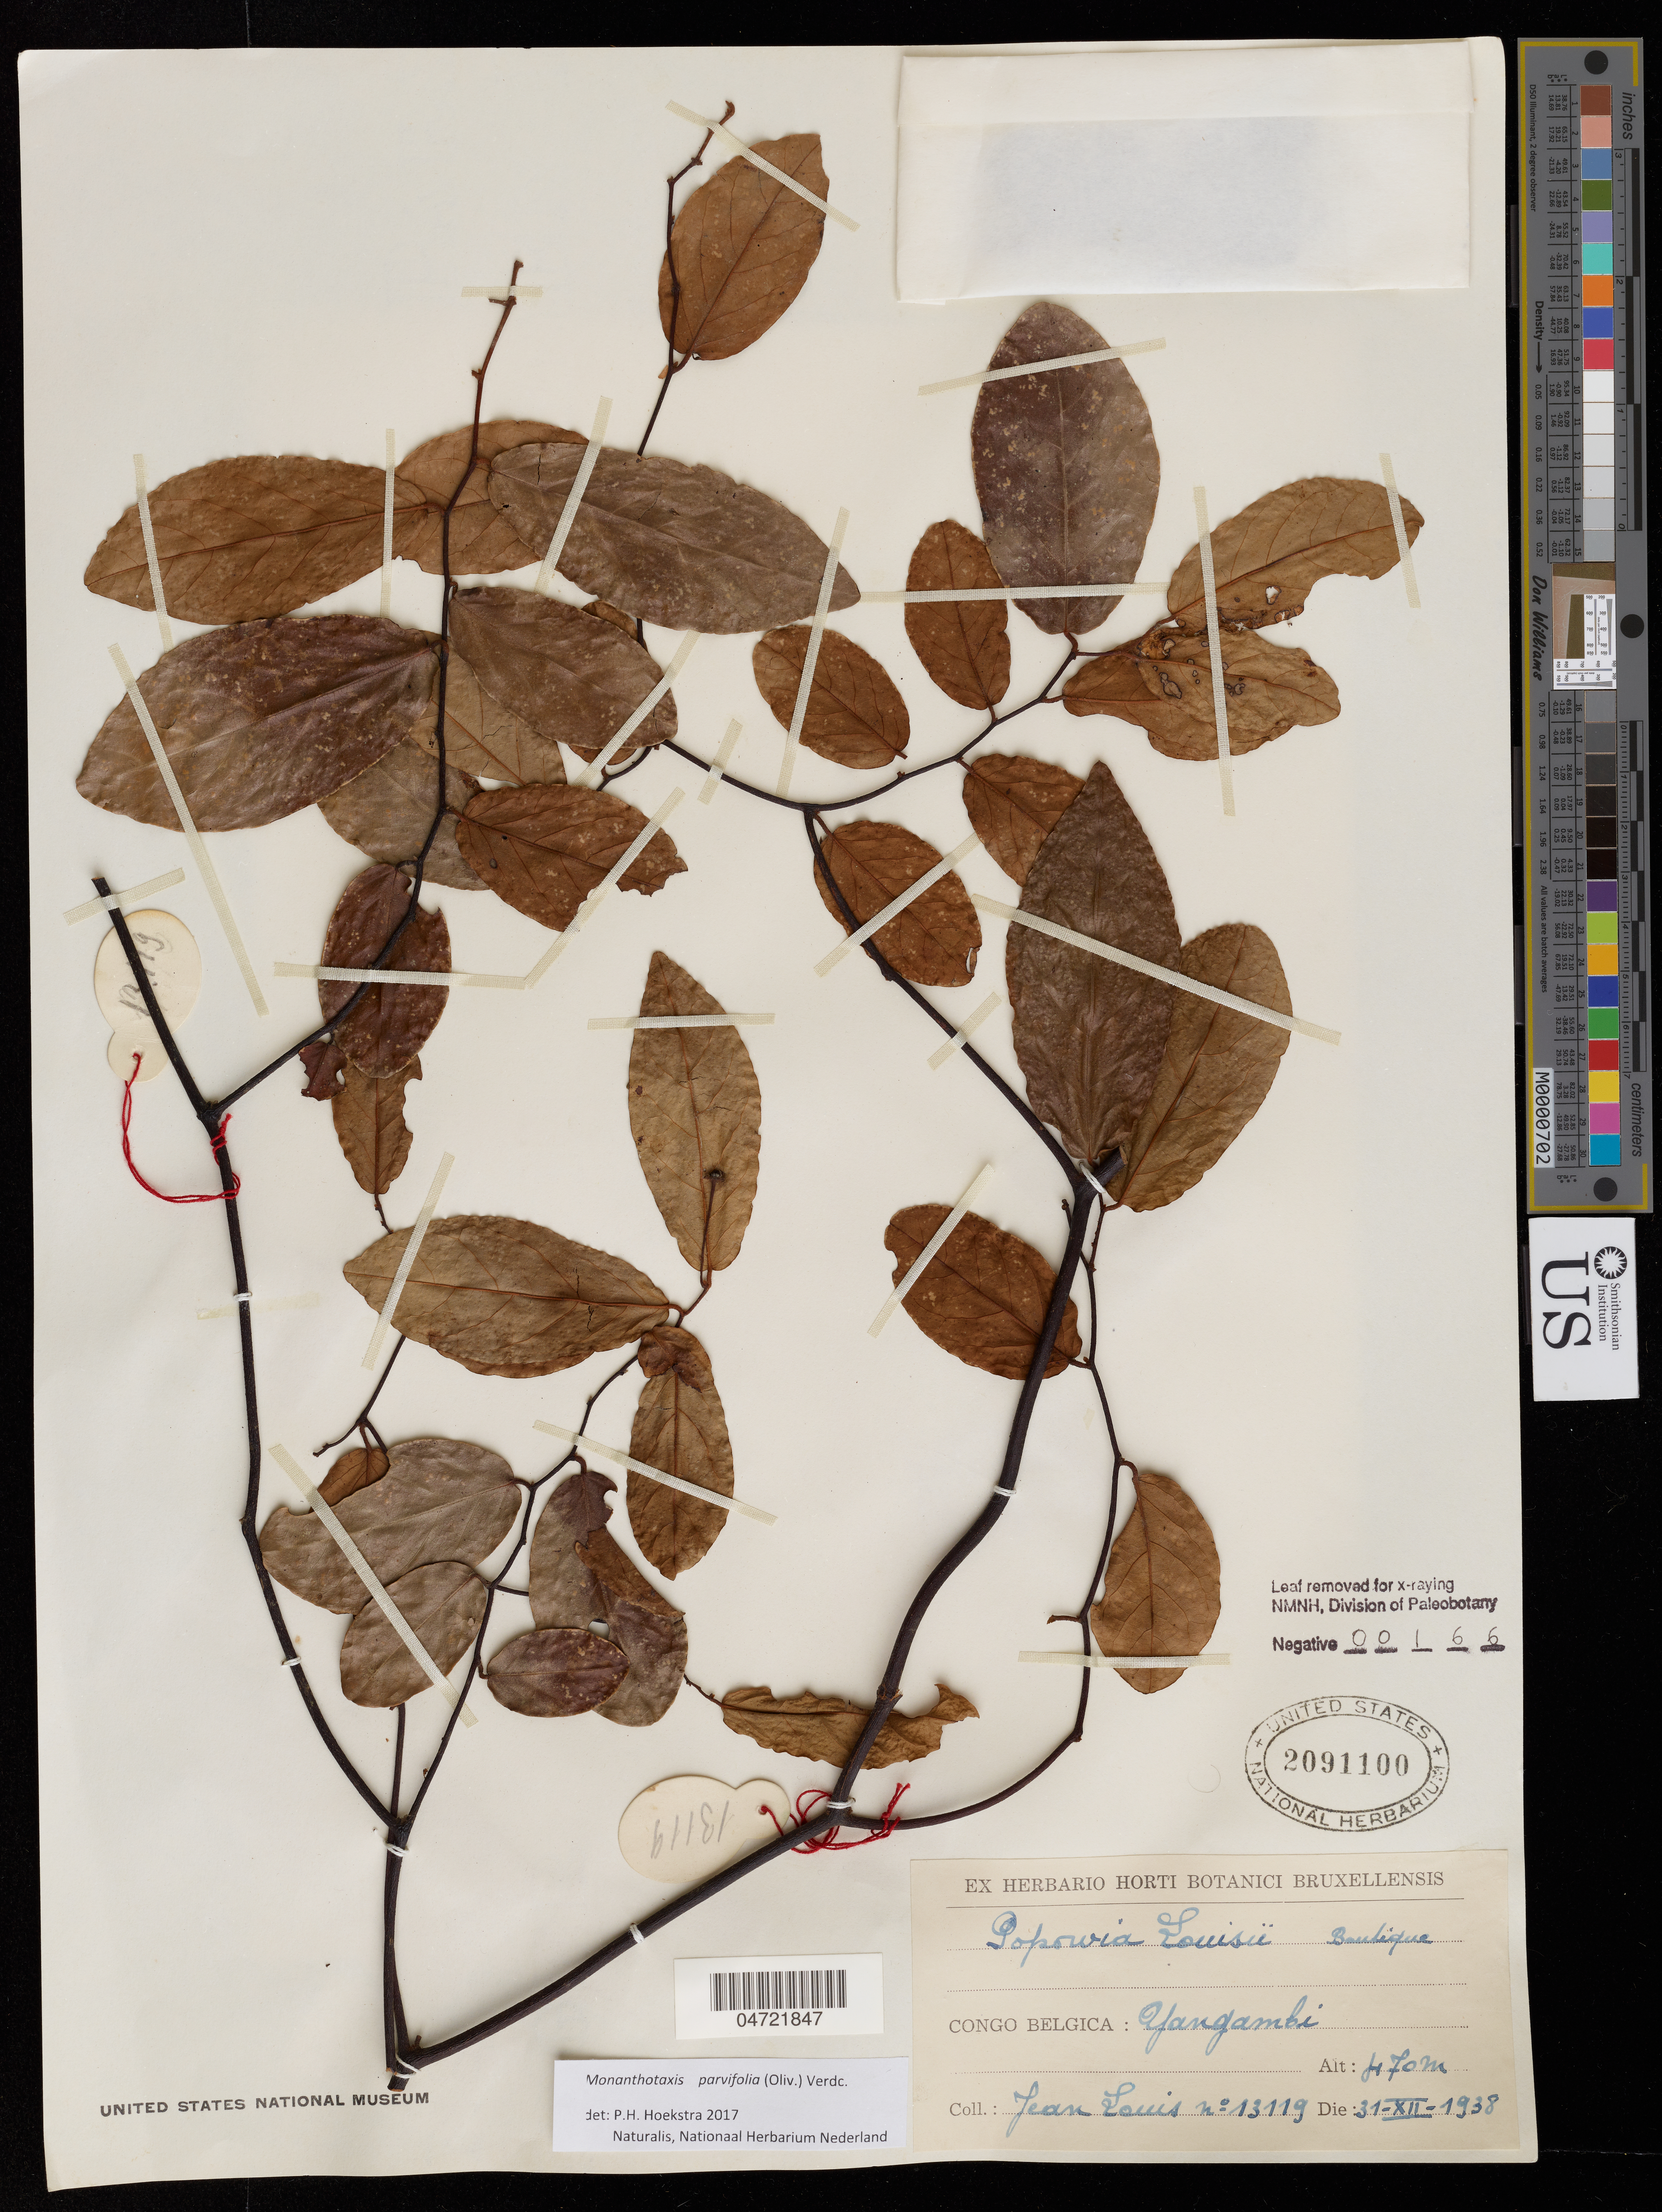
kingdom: Plantae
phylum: Tracheophyta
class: Magnoliopsida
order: Magnoliales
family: Annonaceae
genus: Monanthotaxis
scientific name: Monanthotaxis parvifolia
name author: (Oliv.) Verdc.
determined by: Hoekstra, P. H.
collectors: J. Louis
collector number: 13119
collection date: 1938-12-31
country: Congo, Democratic Republic of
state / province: Tshopo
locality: Congo Belgicæ. Territ.: Isangi. Yangambi.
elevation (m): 470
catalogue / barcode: US 2091100